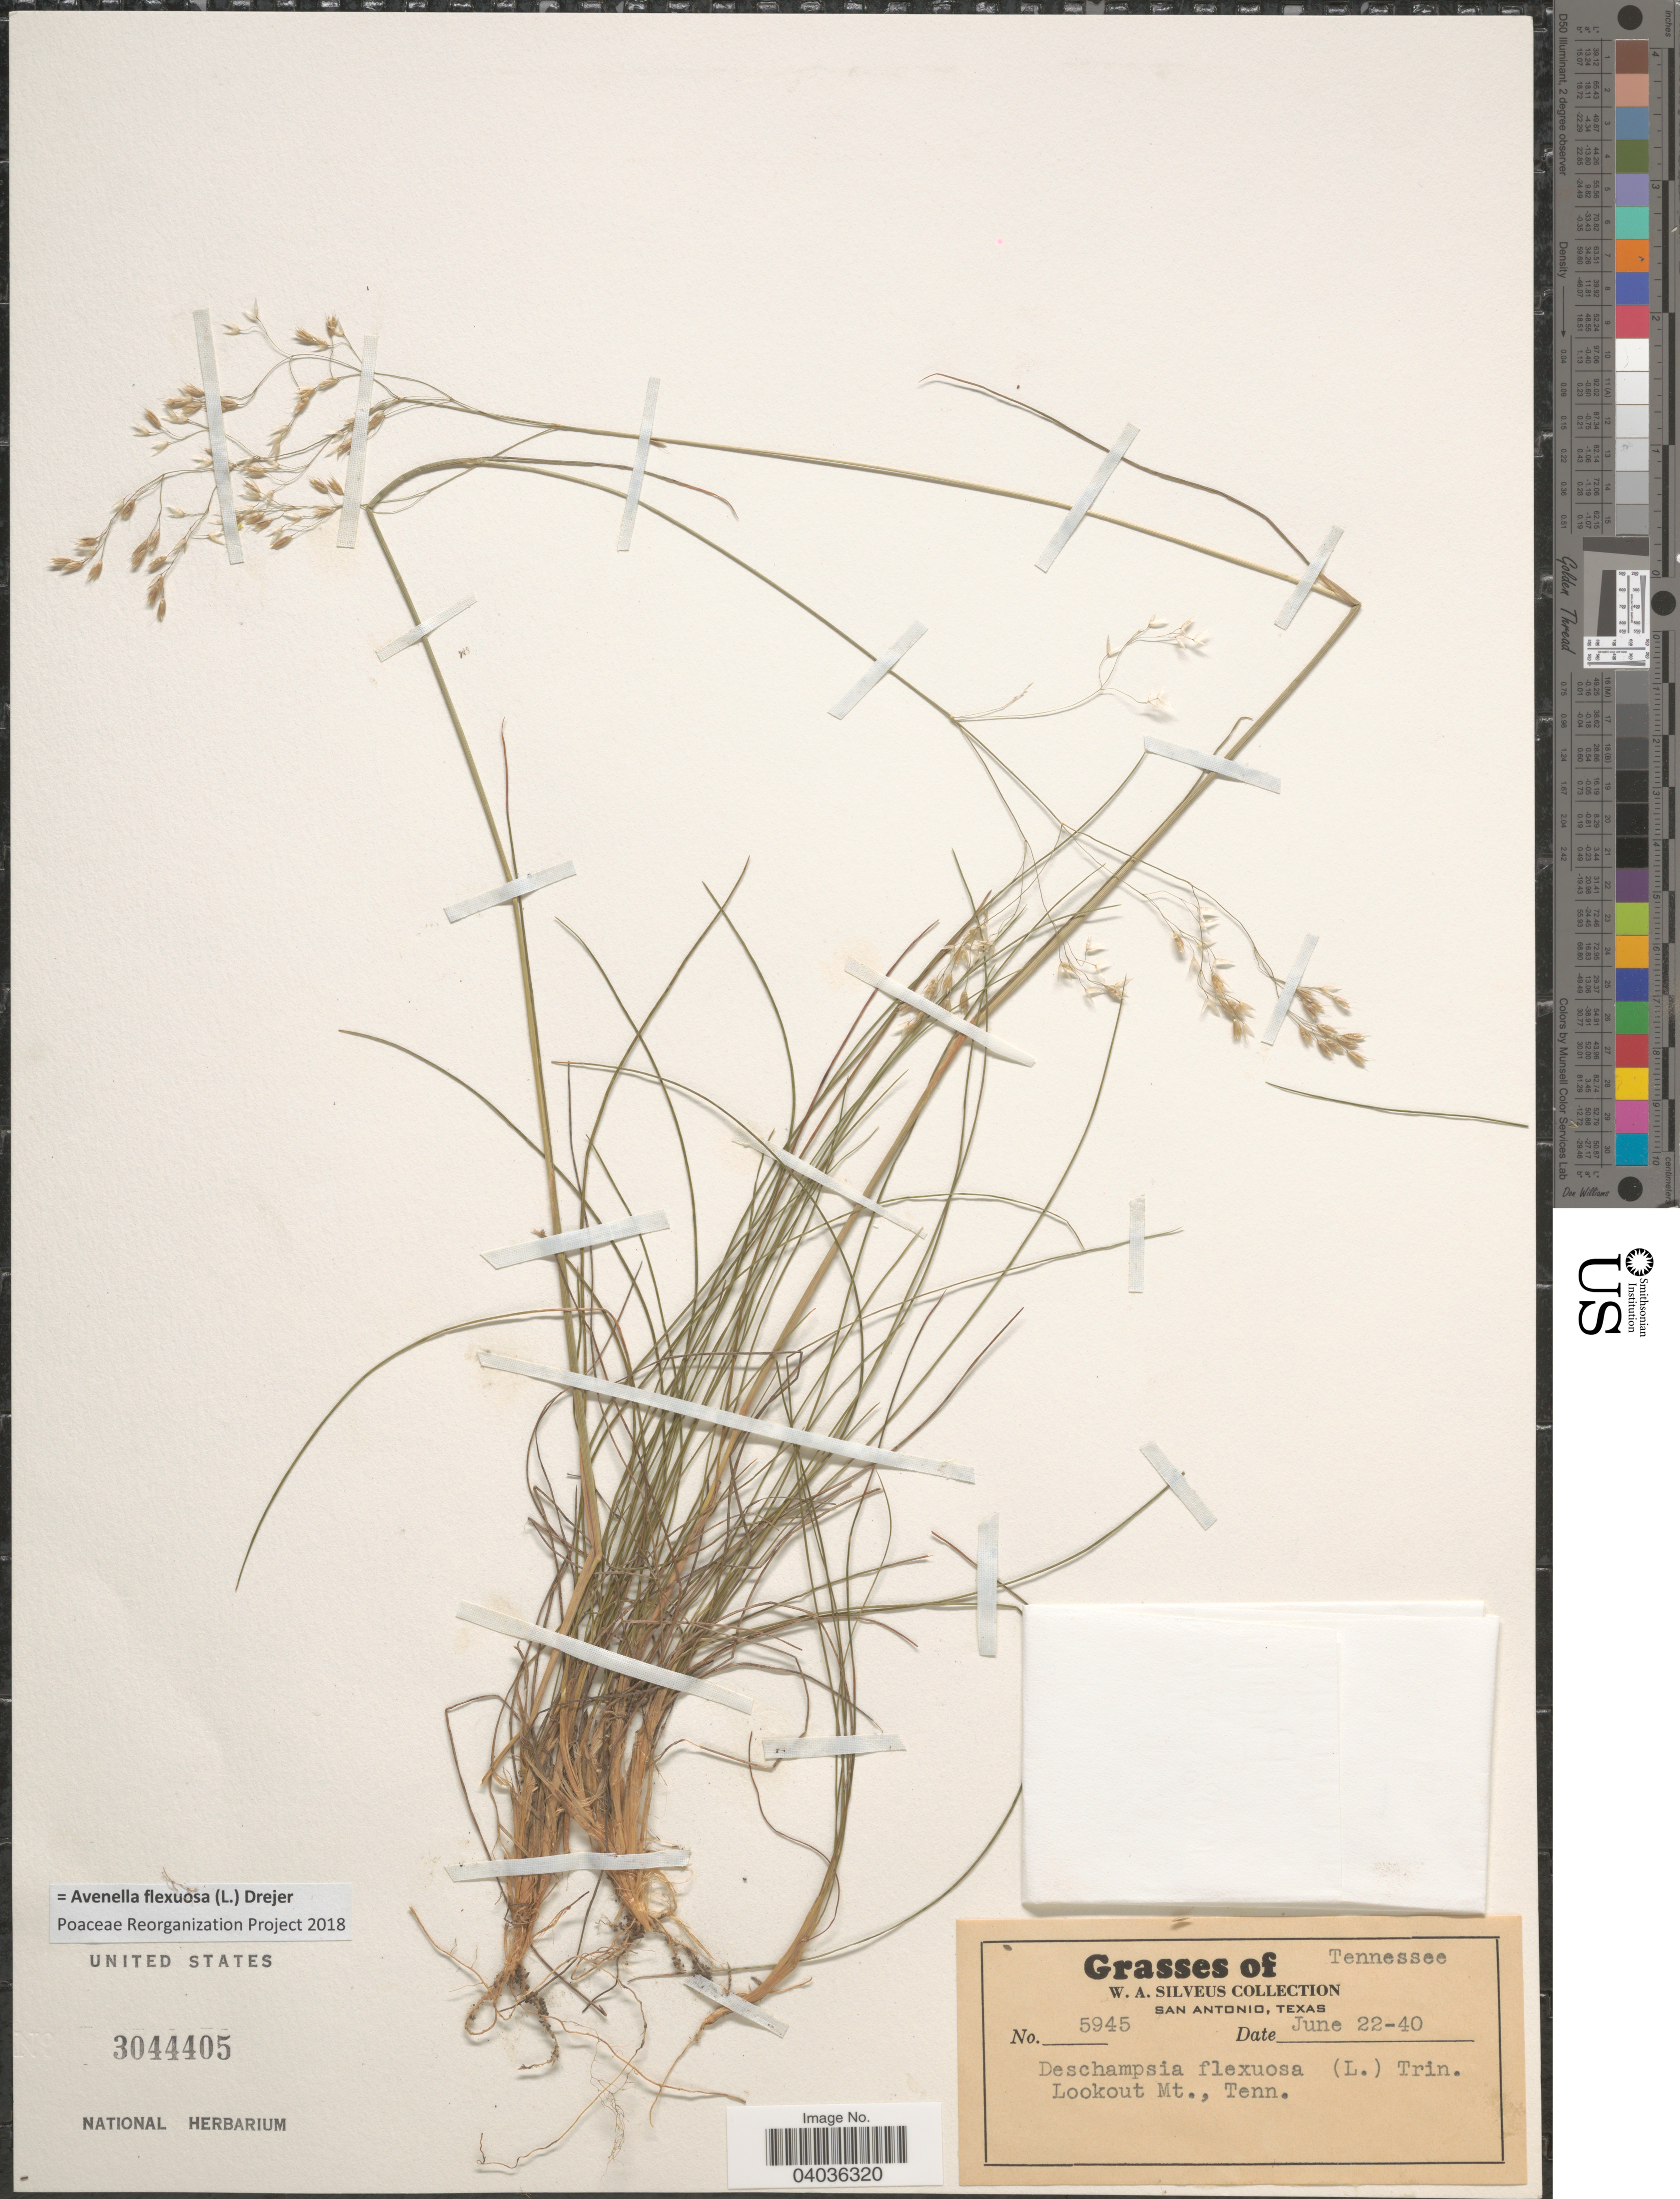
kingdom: Plantae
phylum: Tracheophyta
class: Liliopsida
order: Poales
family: Poaceae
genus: Avenella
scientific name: Avenella flexuosa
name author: (L.) Drejer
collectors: W. Silveus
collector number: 5945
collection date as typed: Transcribed d/m/y: 22/6/40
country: United States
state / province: Tennessee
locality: Lookout Mt.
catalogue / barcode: US 3044405